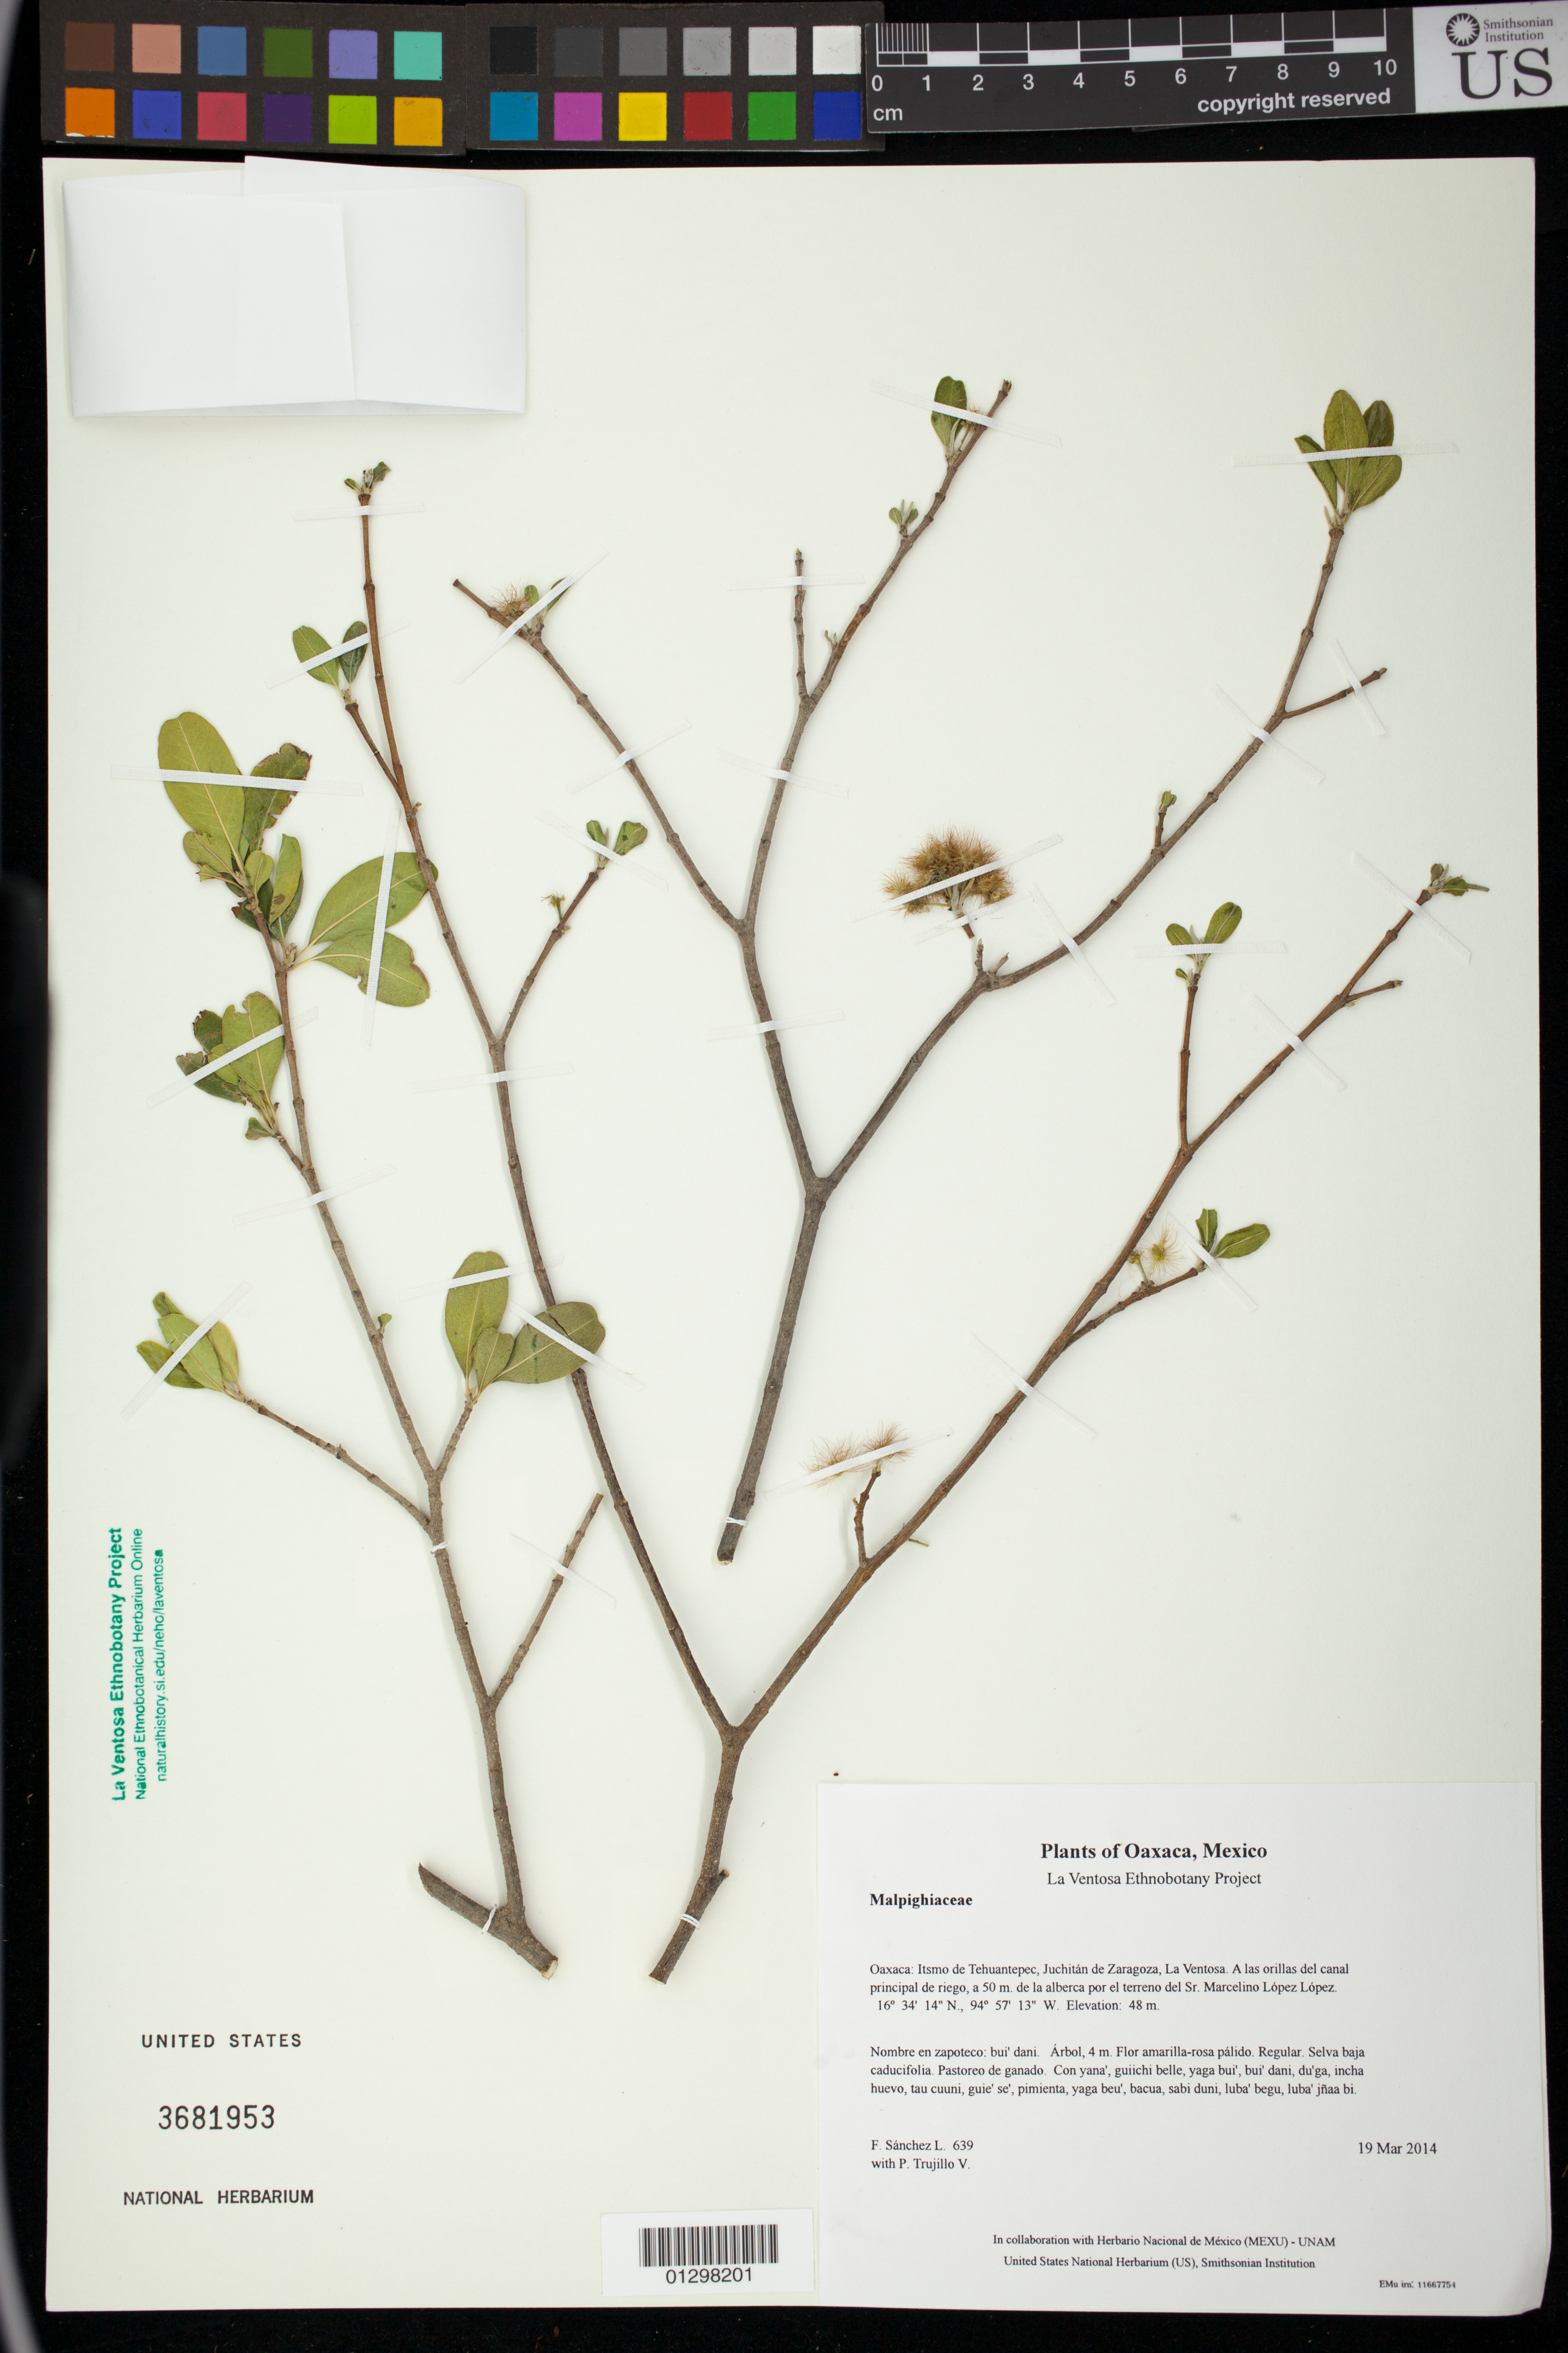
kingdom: Plantae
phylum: Tracheophyta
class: Magnoliopsida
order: Malpighiales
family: Malpighiaceae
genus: Lasiocarpus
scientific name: Lasiocarpus salicifolius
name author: Liebm.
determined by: Velasco G., Kenia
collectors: F. Sánchez L. & P. Trujillo V.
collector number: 639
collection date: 2014-03-19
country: Mexico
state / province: Oaxaca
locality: Itsmo de Tehuantepec, Juchitán de Zaragoza, La Ventosa. A las orillas del canal principal de riego, a 50 m. de la alberca por el terreno del Sr. Marcelino López López.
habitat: Selva baja caducifolia. Pastoreo de ganado.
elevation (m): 48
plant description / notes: JEBOT, MEXU, SERO, US; Yaga. 4 m. Guie' naguchi rosadu té. Nuu.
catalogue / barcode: US 3681953